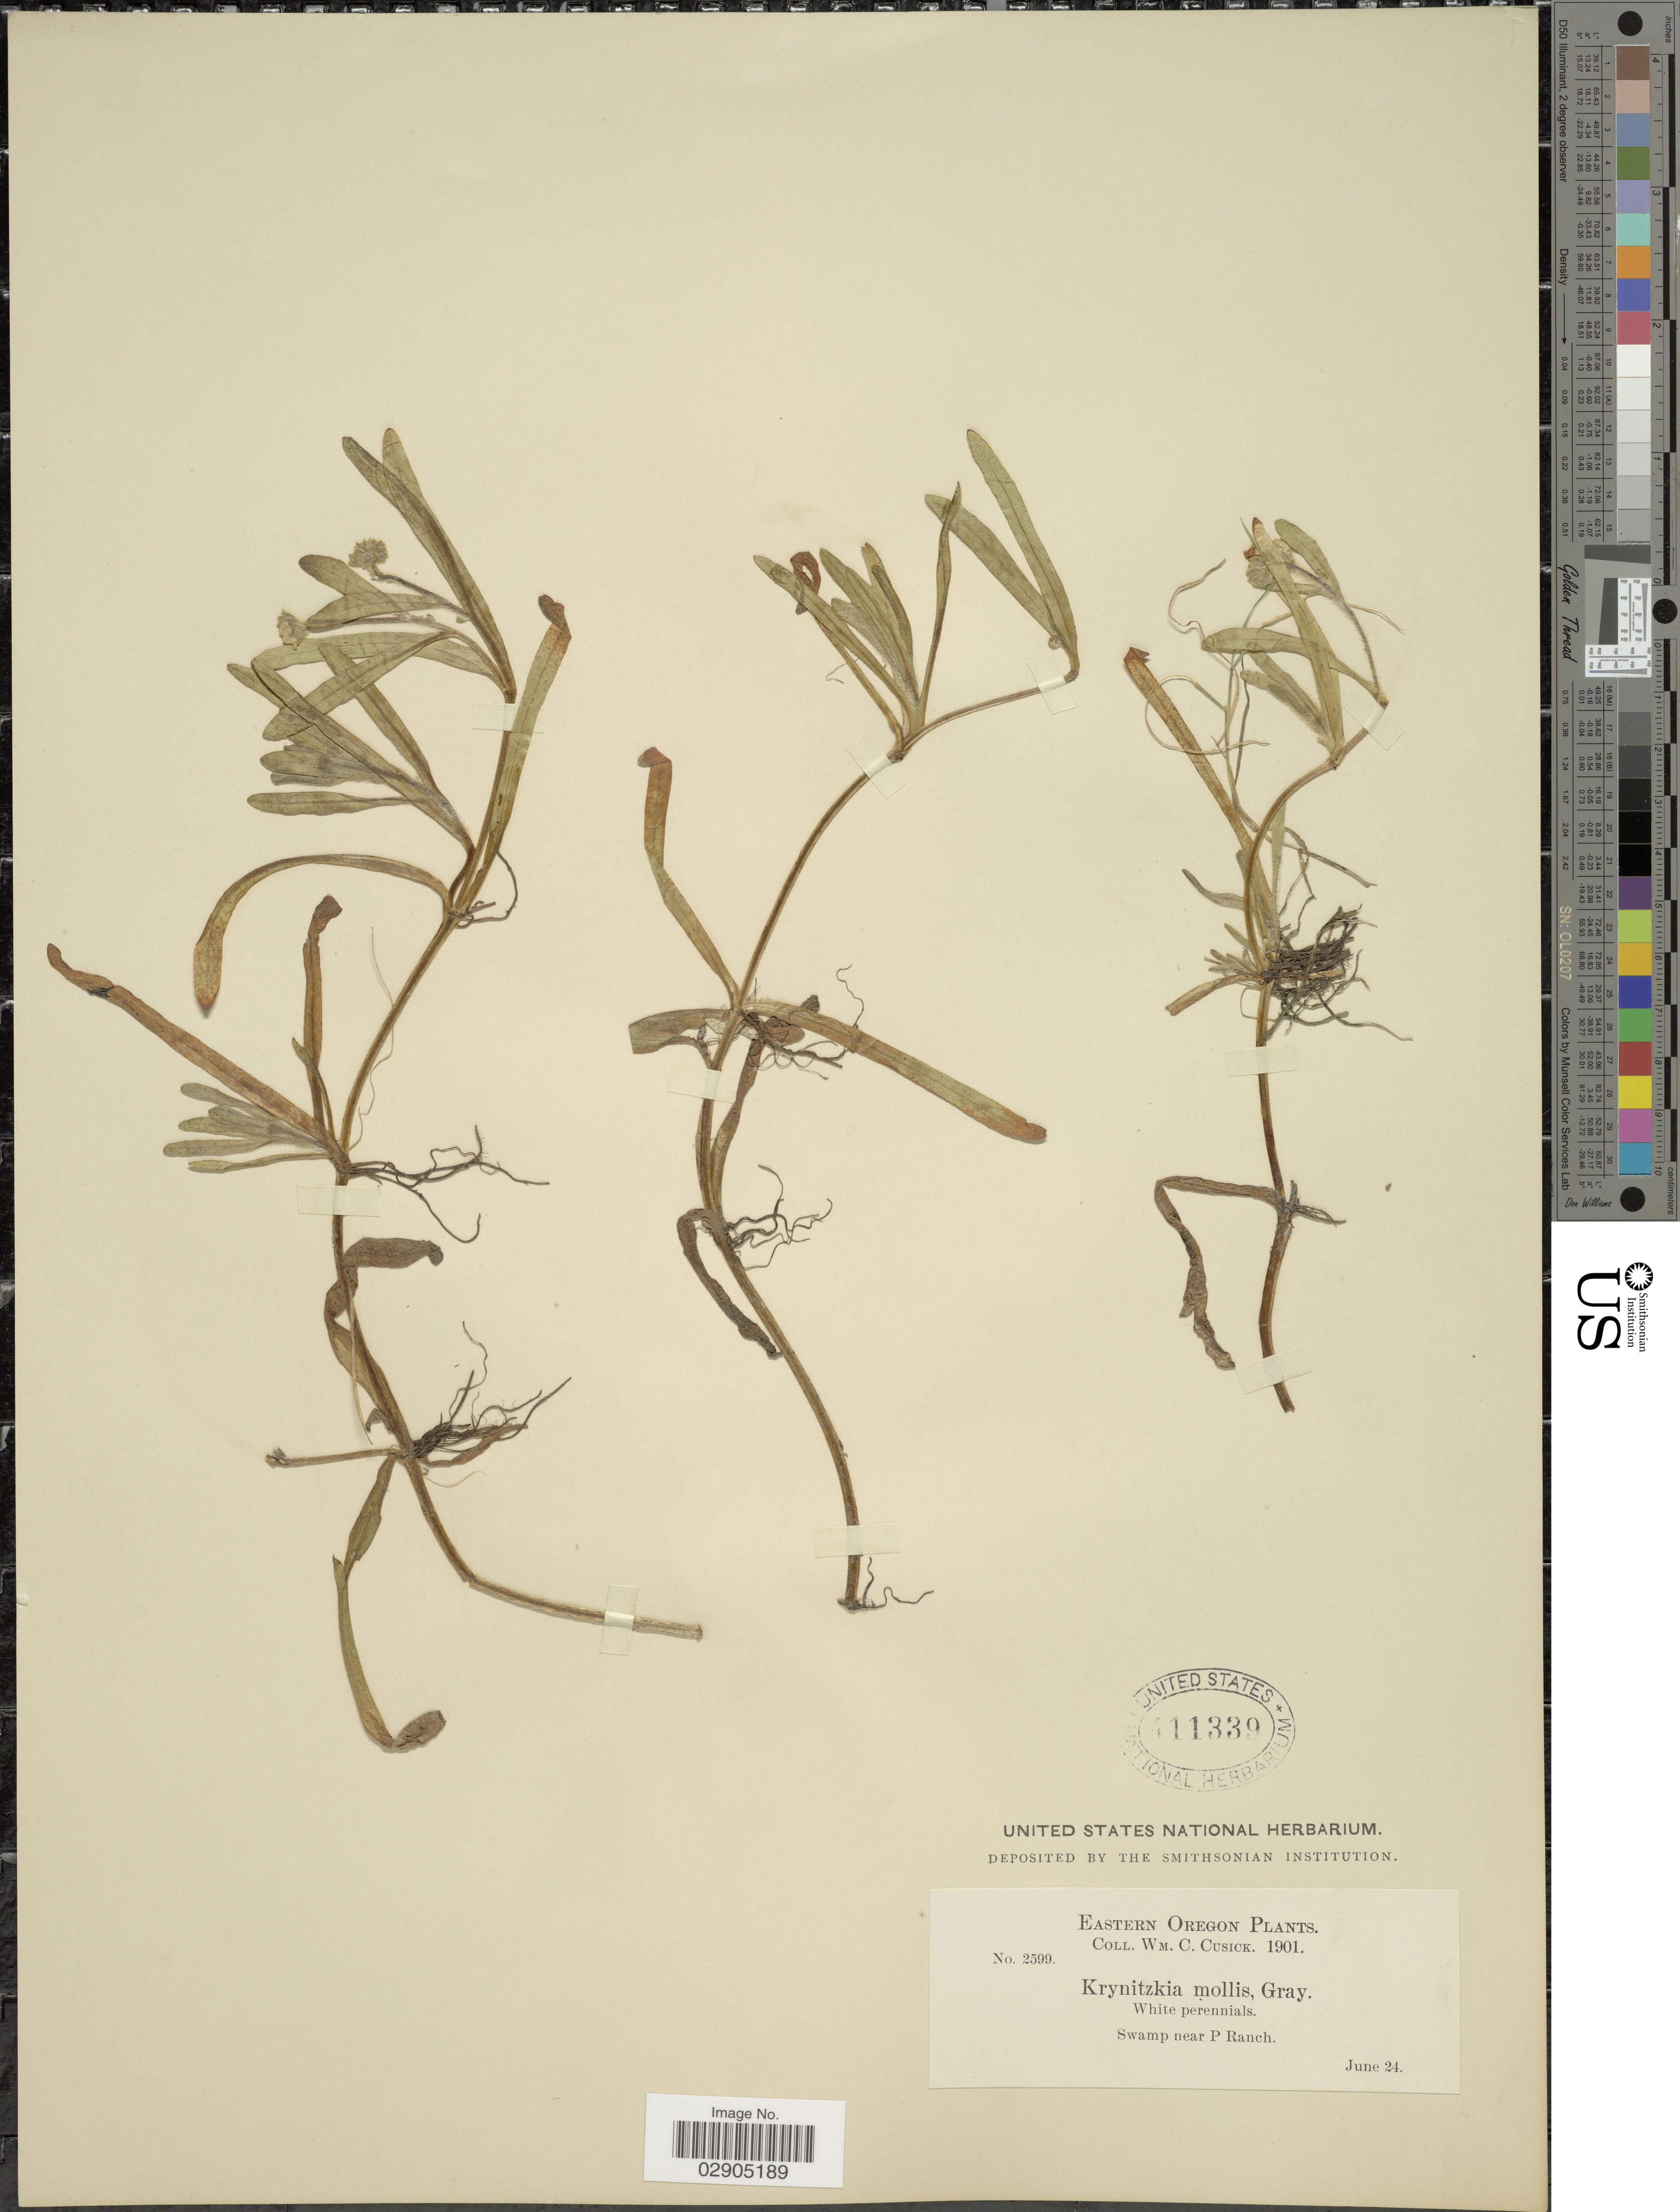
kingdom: Plantae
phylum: Tracheophyta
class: Magnoliopsida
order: Boraginales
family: Boraginaceae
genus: Allocarya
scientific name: Allocarya chorisiana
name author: (Cham. & Schltdl.) Greene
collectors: W. C. Cusick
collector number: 2599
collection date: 1901-06-24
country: United States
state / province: Oregon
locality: Eastern Oregon. Swamp near P Ranch.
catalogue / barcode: US 411339